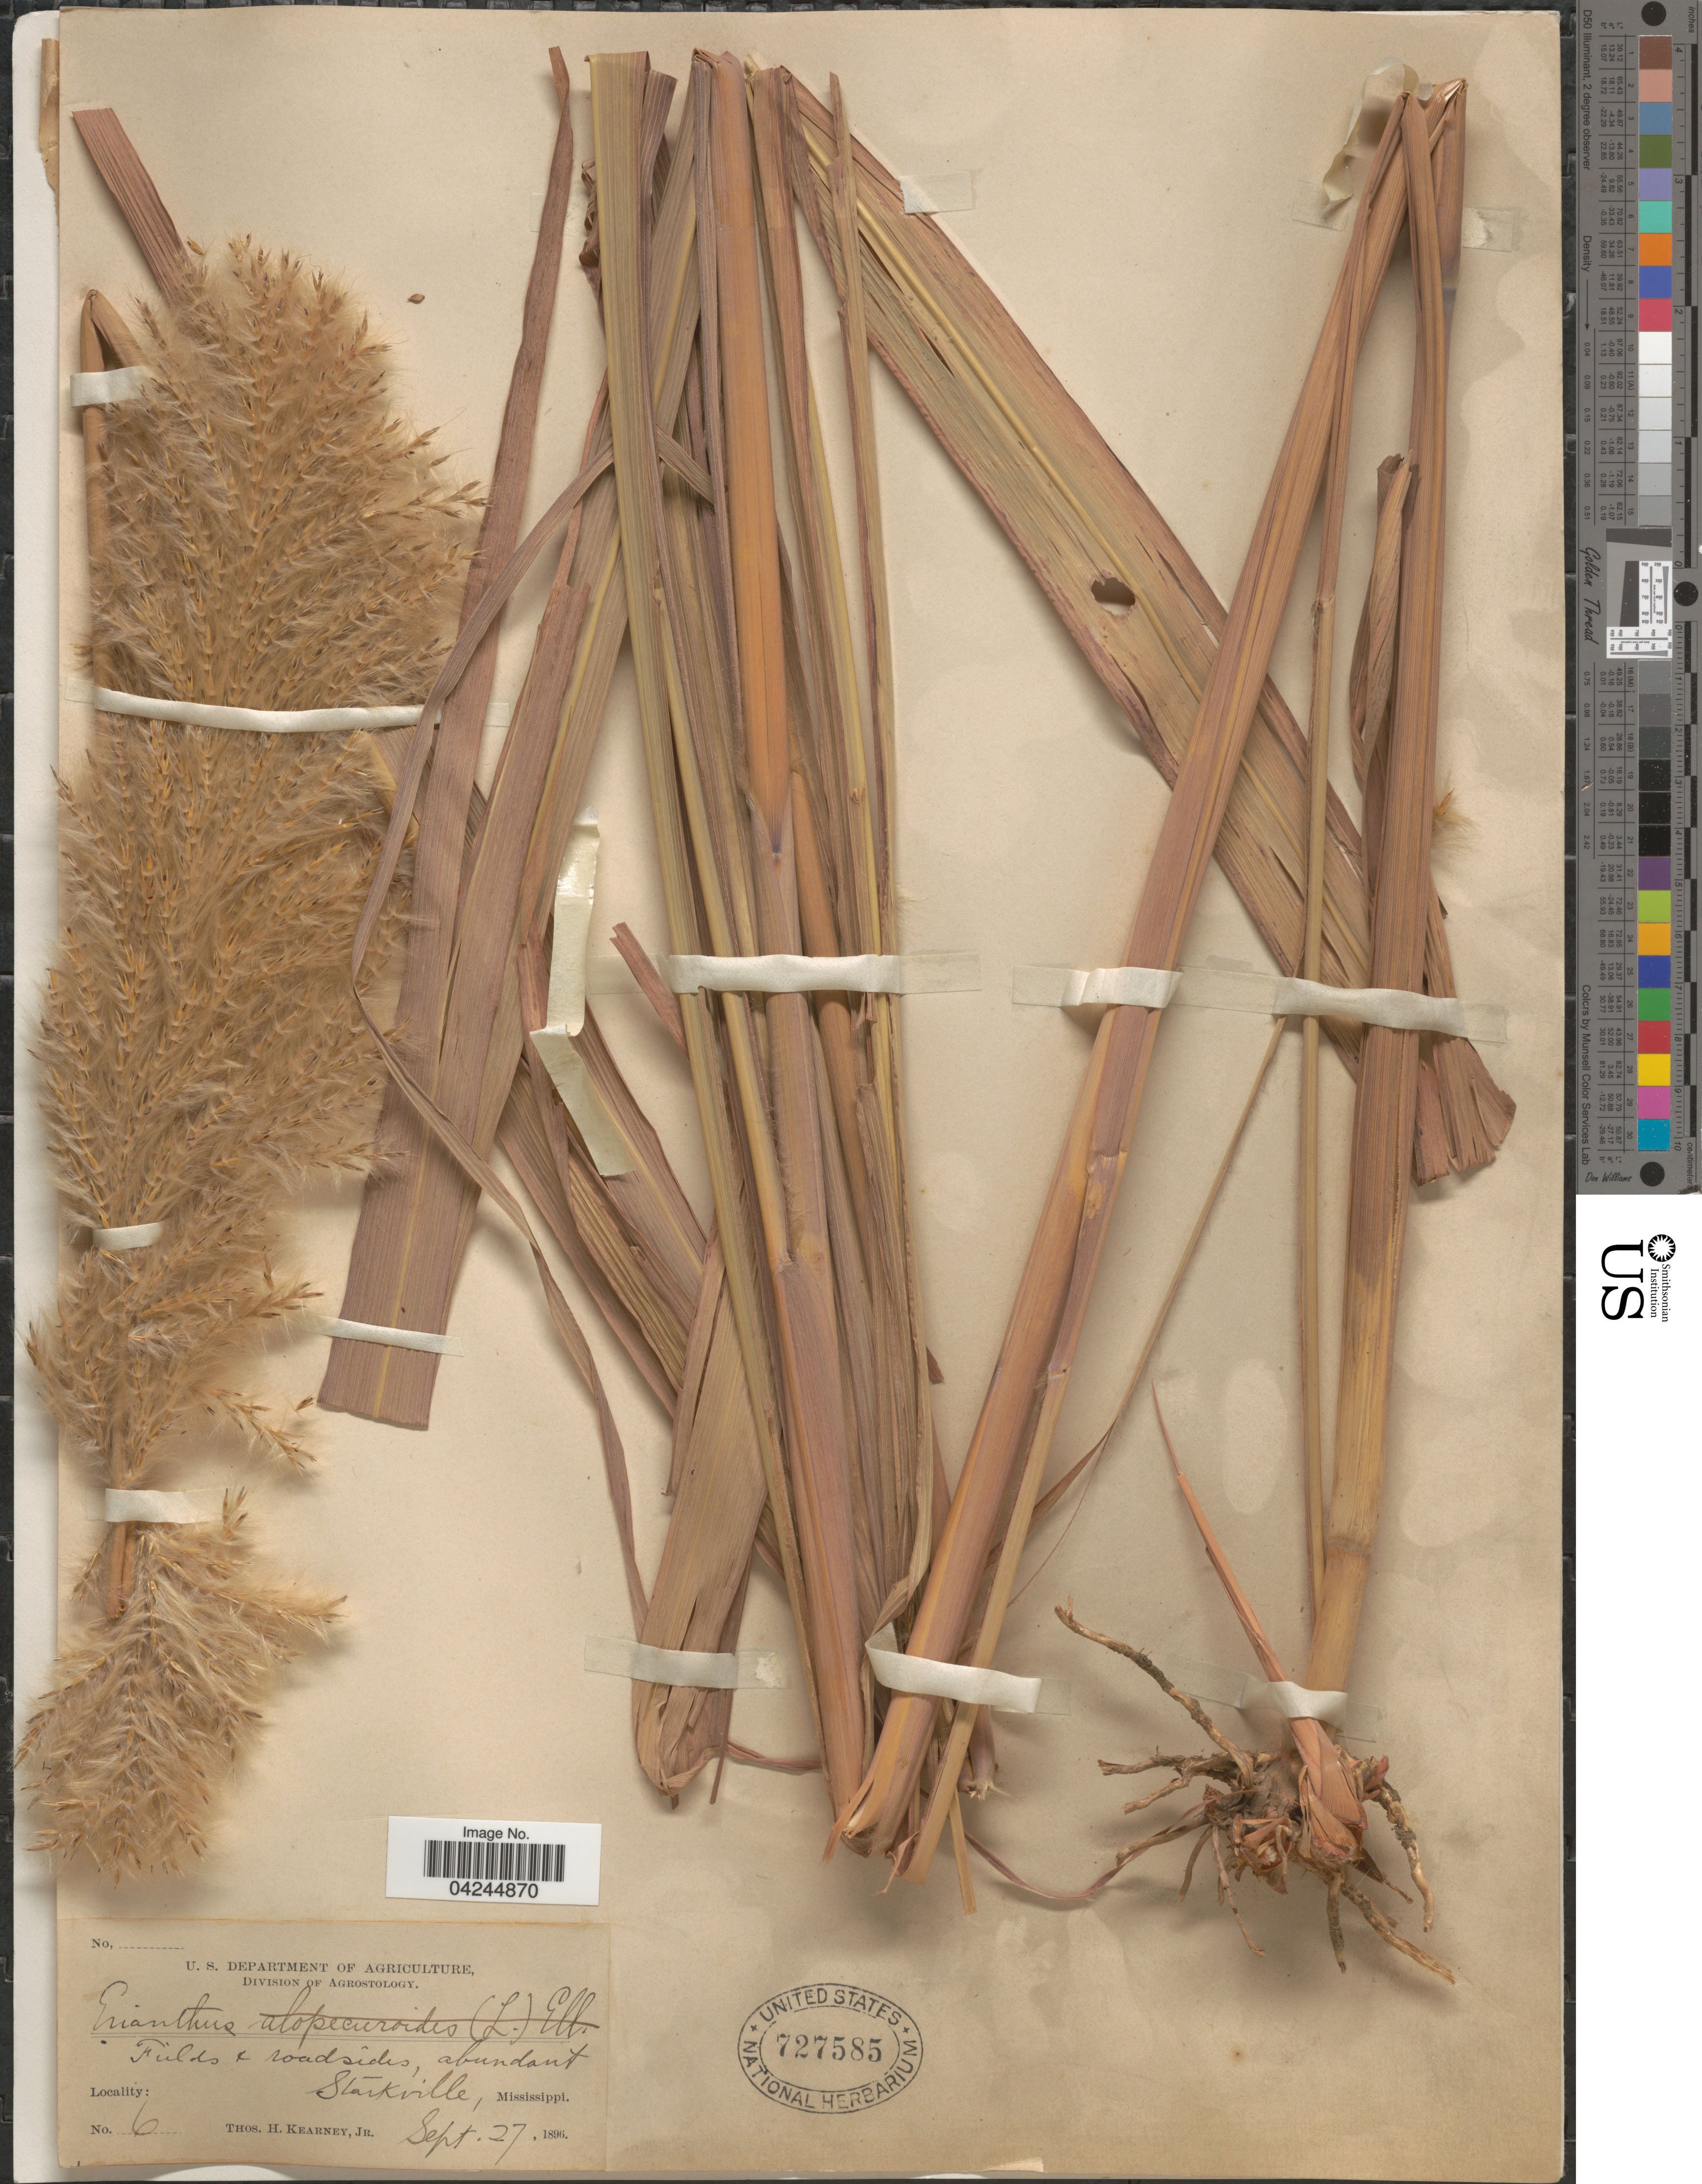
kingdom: Plantae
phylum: Tracheophyta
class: Liliopsida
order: Poales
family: Poaceae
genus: Erianthus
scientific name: Erianthus alopecuroides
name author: Elliott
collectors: T. H. Kearney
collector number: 6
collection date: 1896-09-27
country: United States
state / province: Mississippi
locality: Fields + roadsides, abundant. Starkville.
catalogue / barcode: US 727585